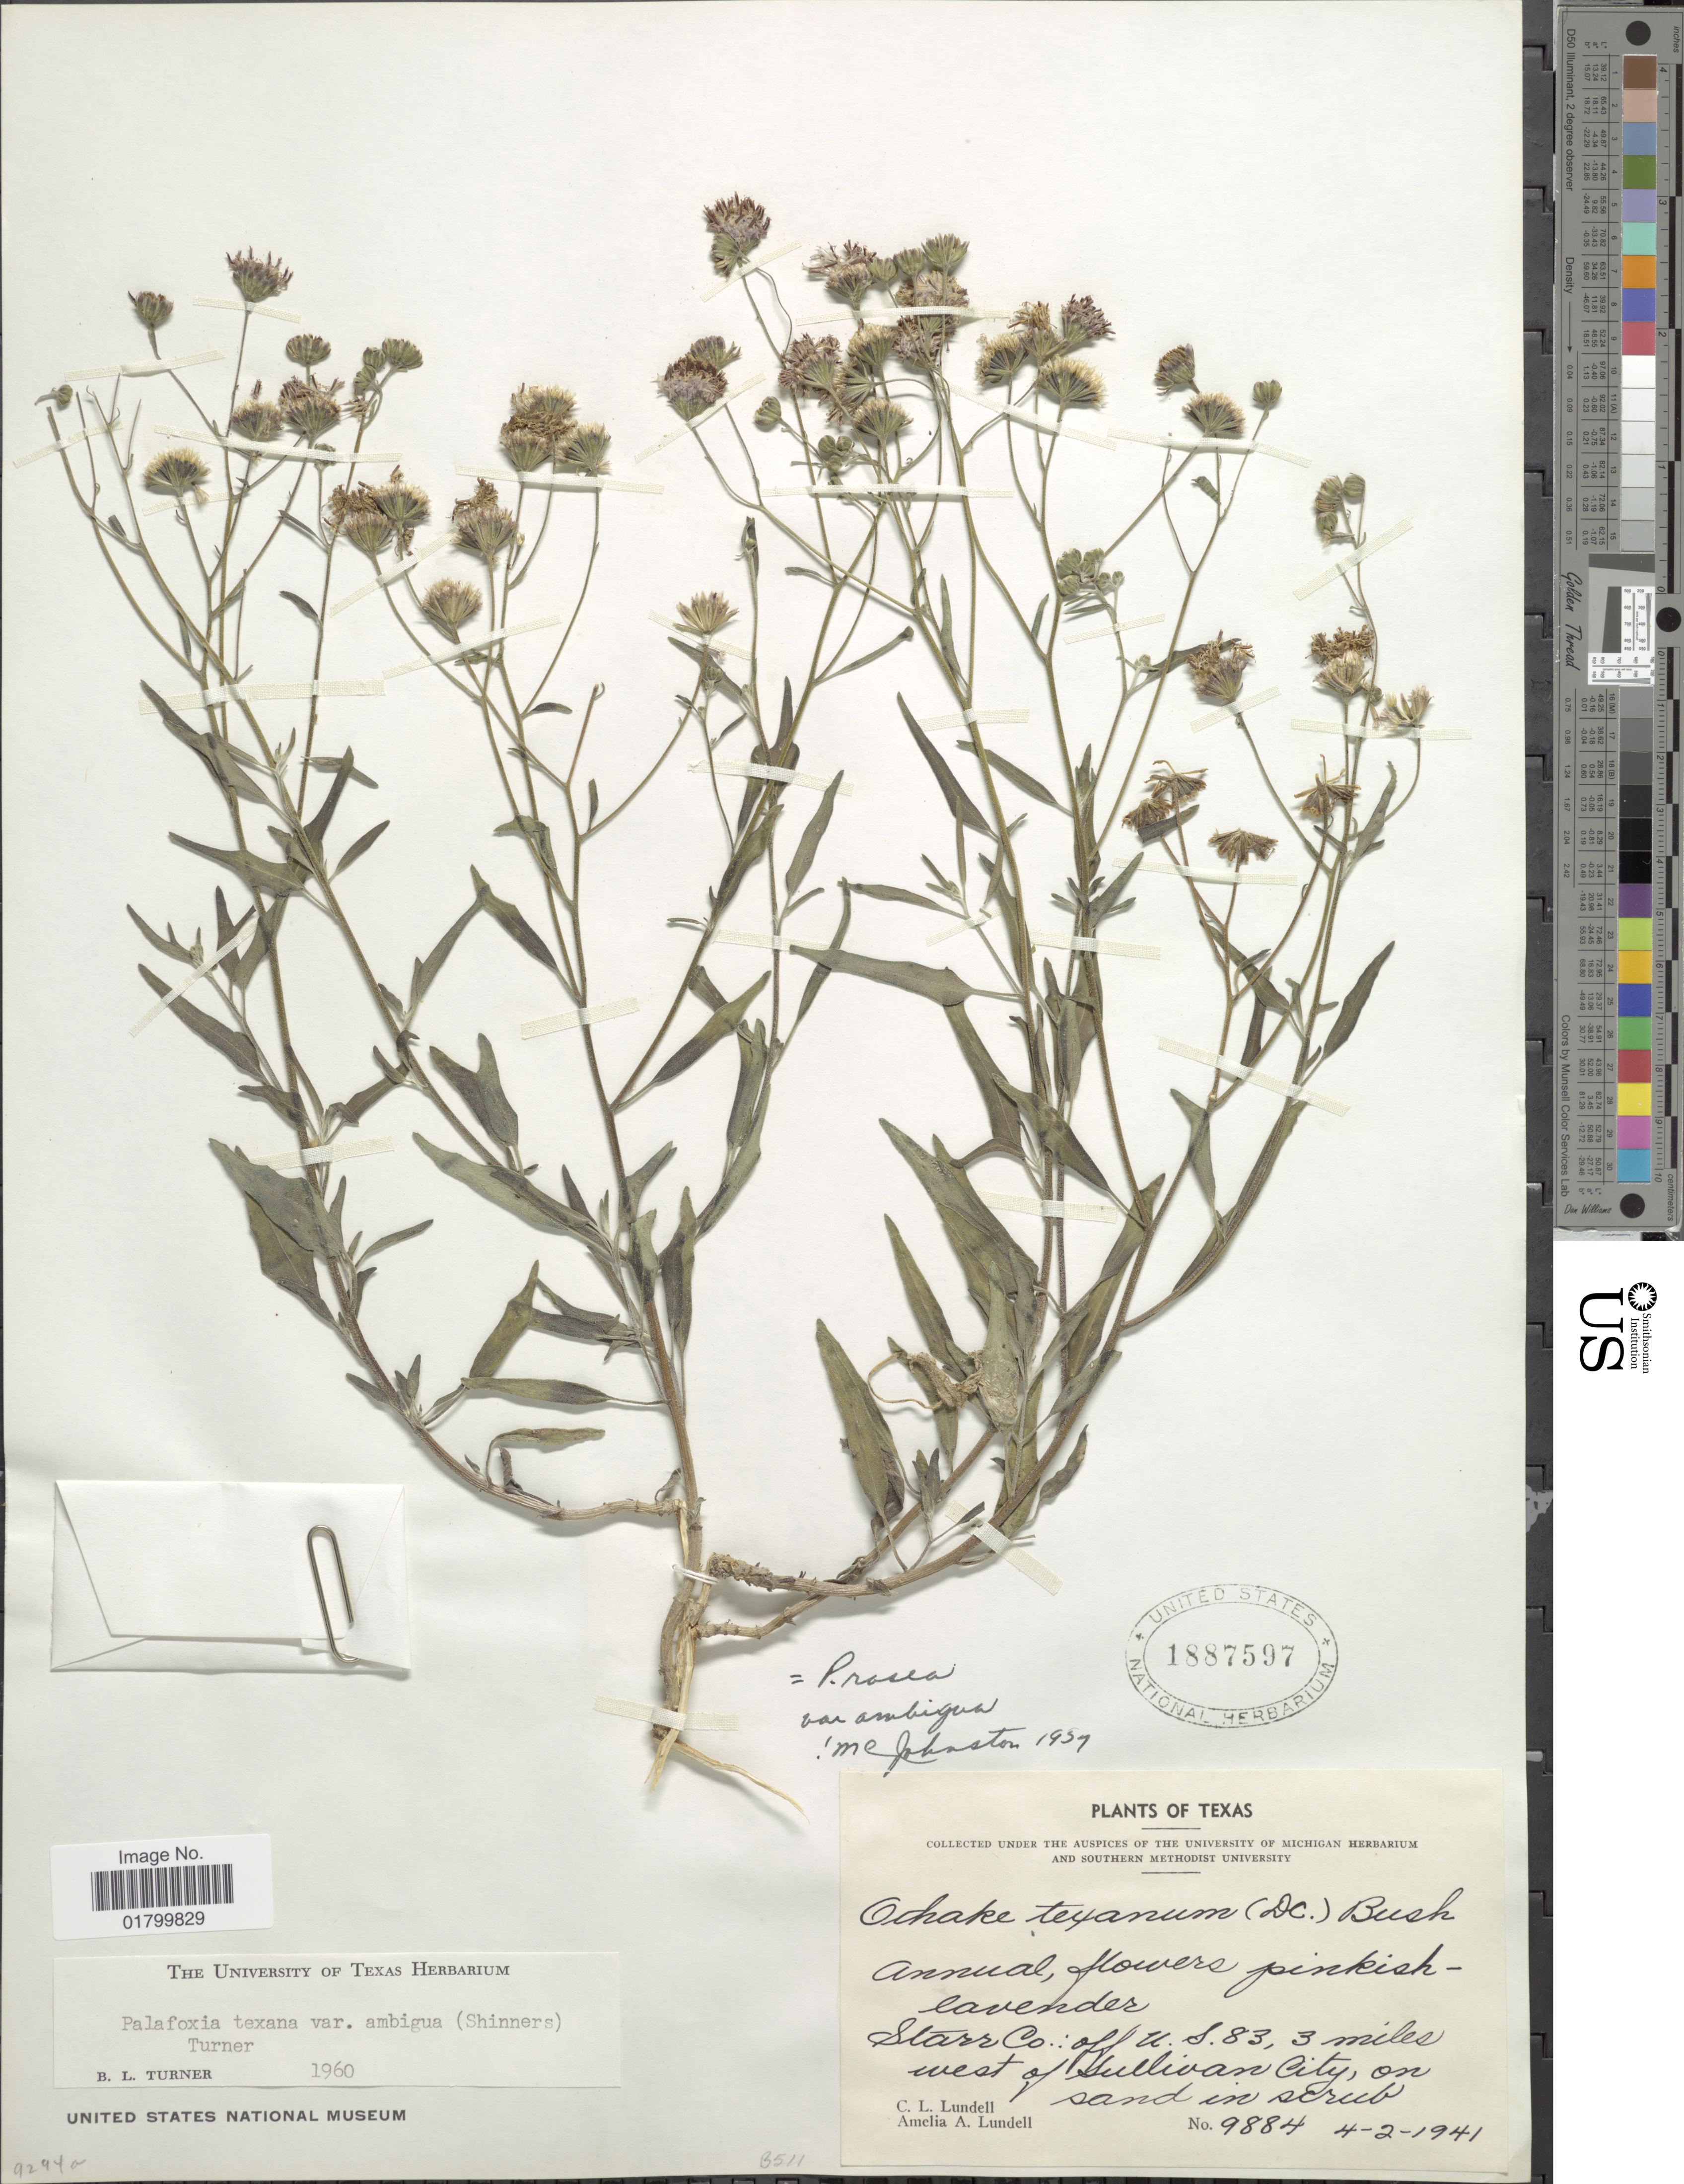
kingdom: Plantae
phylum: Tracheophyta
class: Magnoliopsida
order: Asterales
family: Asteraceae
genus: Palafoxia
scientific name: Palafoxia texana var. ambigua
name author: (Shinners) B.L. Turner & M.I. Morris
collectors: C. L. Lundell & A. A. Lundell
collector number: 9884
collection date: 1941-04-02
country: United States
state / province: Texas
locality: Starr Co.: off U. S. 83, 3 miles west of Sullivan City, on san din scrub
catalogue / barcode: US 1887597